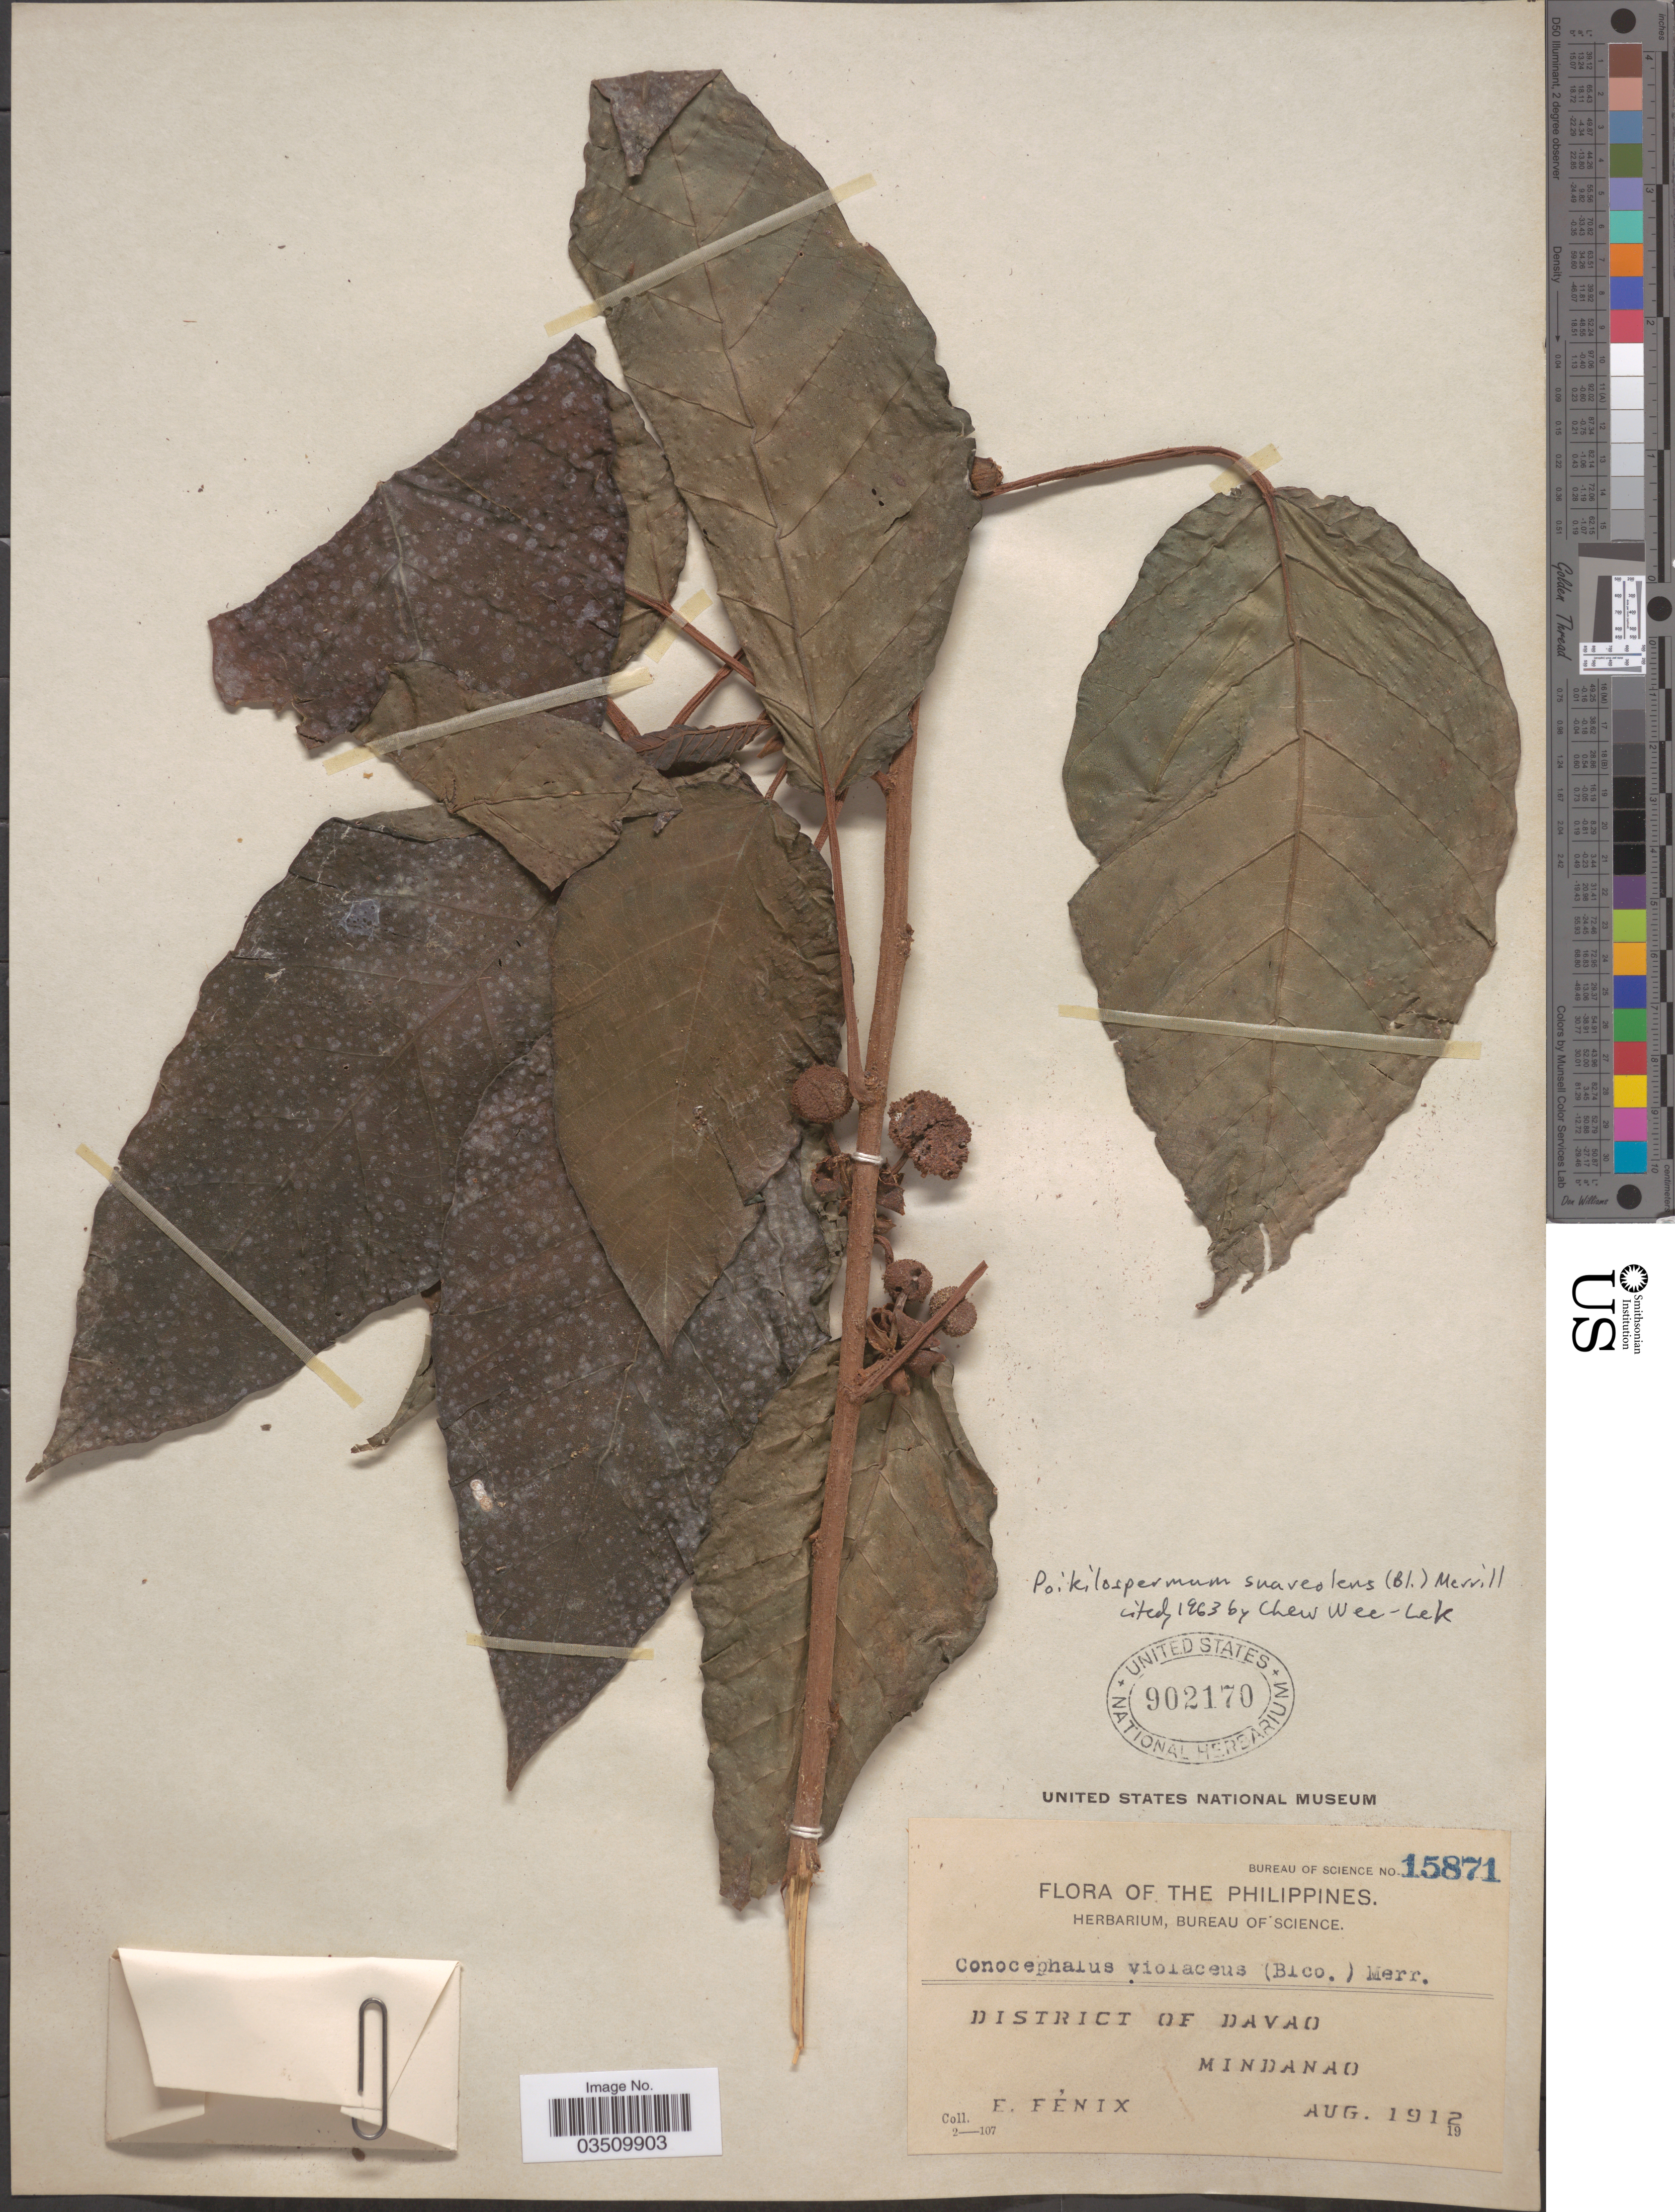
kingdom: Plantae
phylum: Tracheophyta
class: Magnoliopsida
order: Rosales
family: Urticaceae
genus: Poikilospermum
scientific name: Poikilospermum suaveolens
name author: (Blume) Merr.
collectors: E. Fénix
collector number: Bureau of Science 15871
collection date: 1912-08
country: Philippines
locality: District of Davao, Mindanao.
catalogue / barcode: US 902170